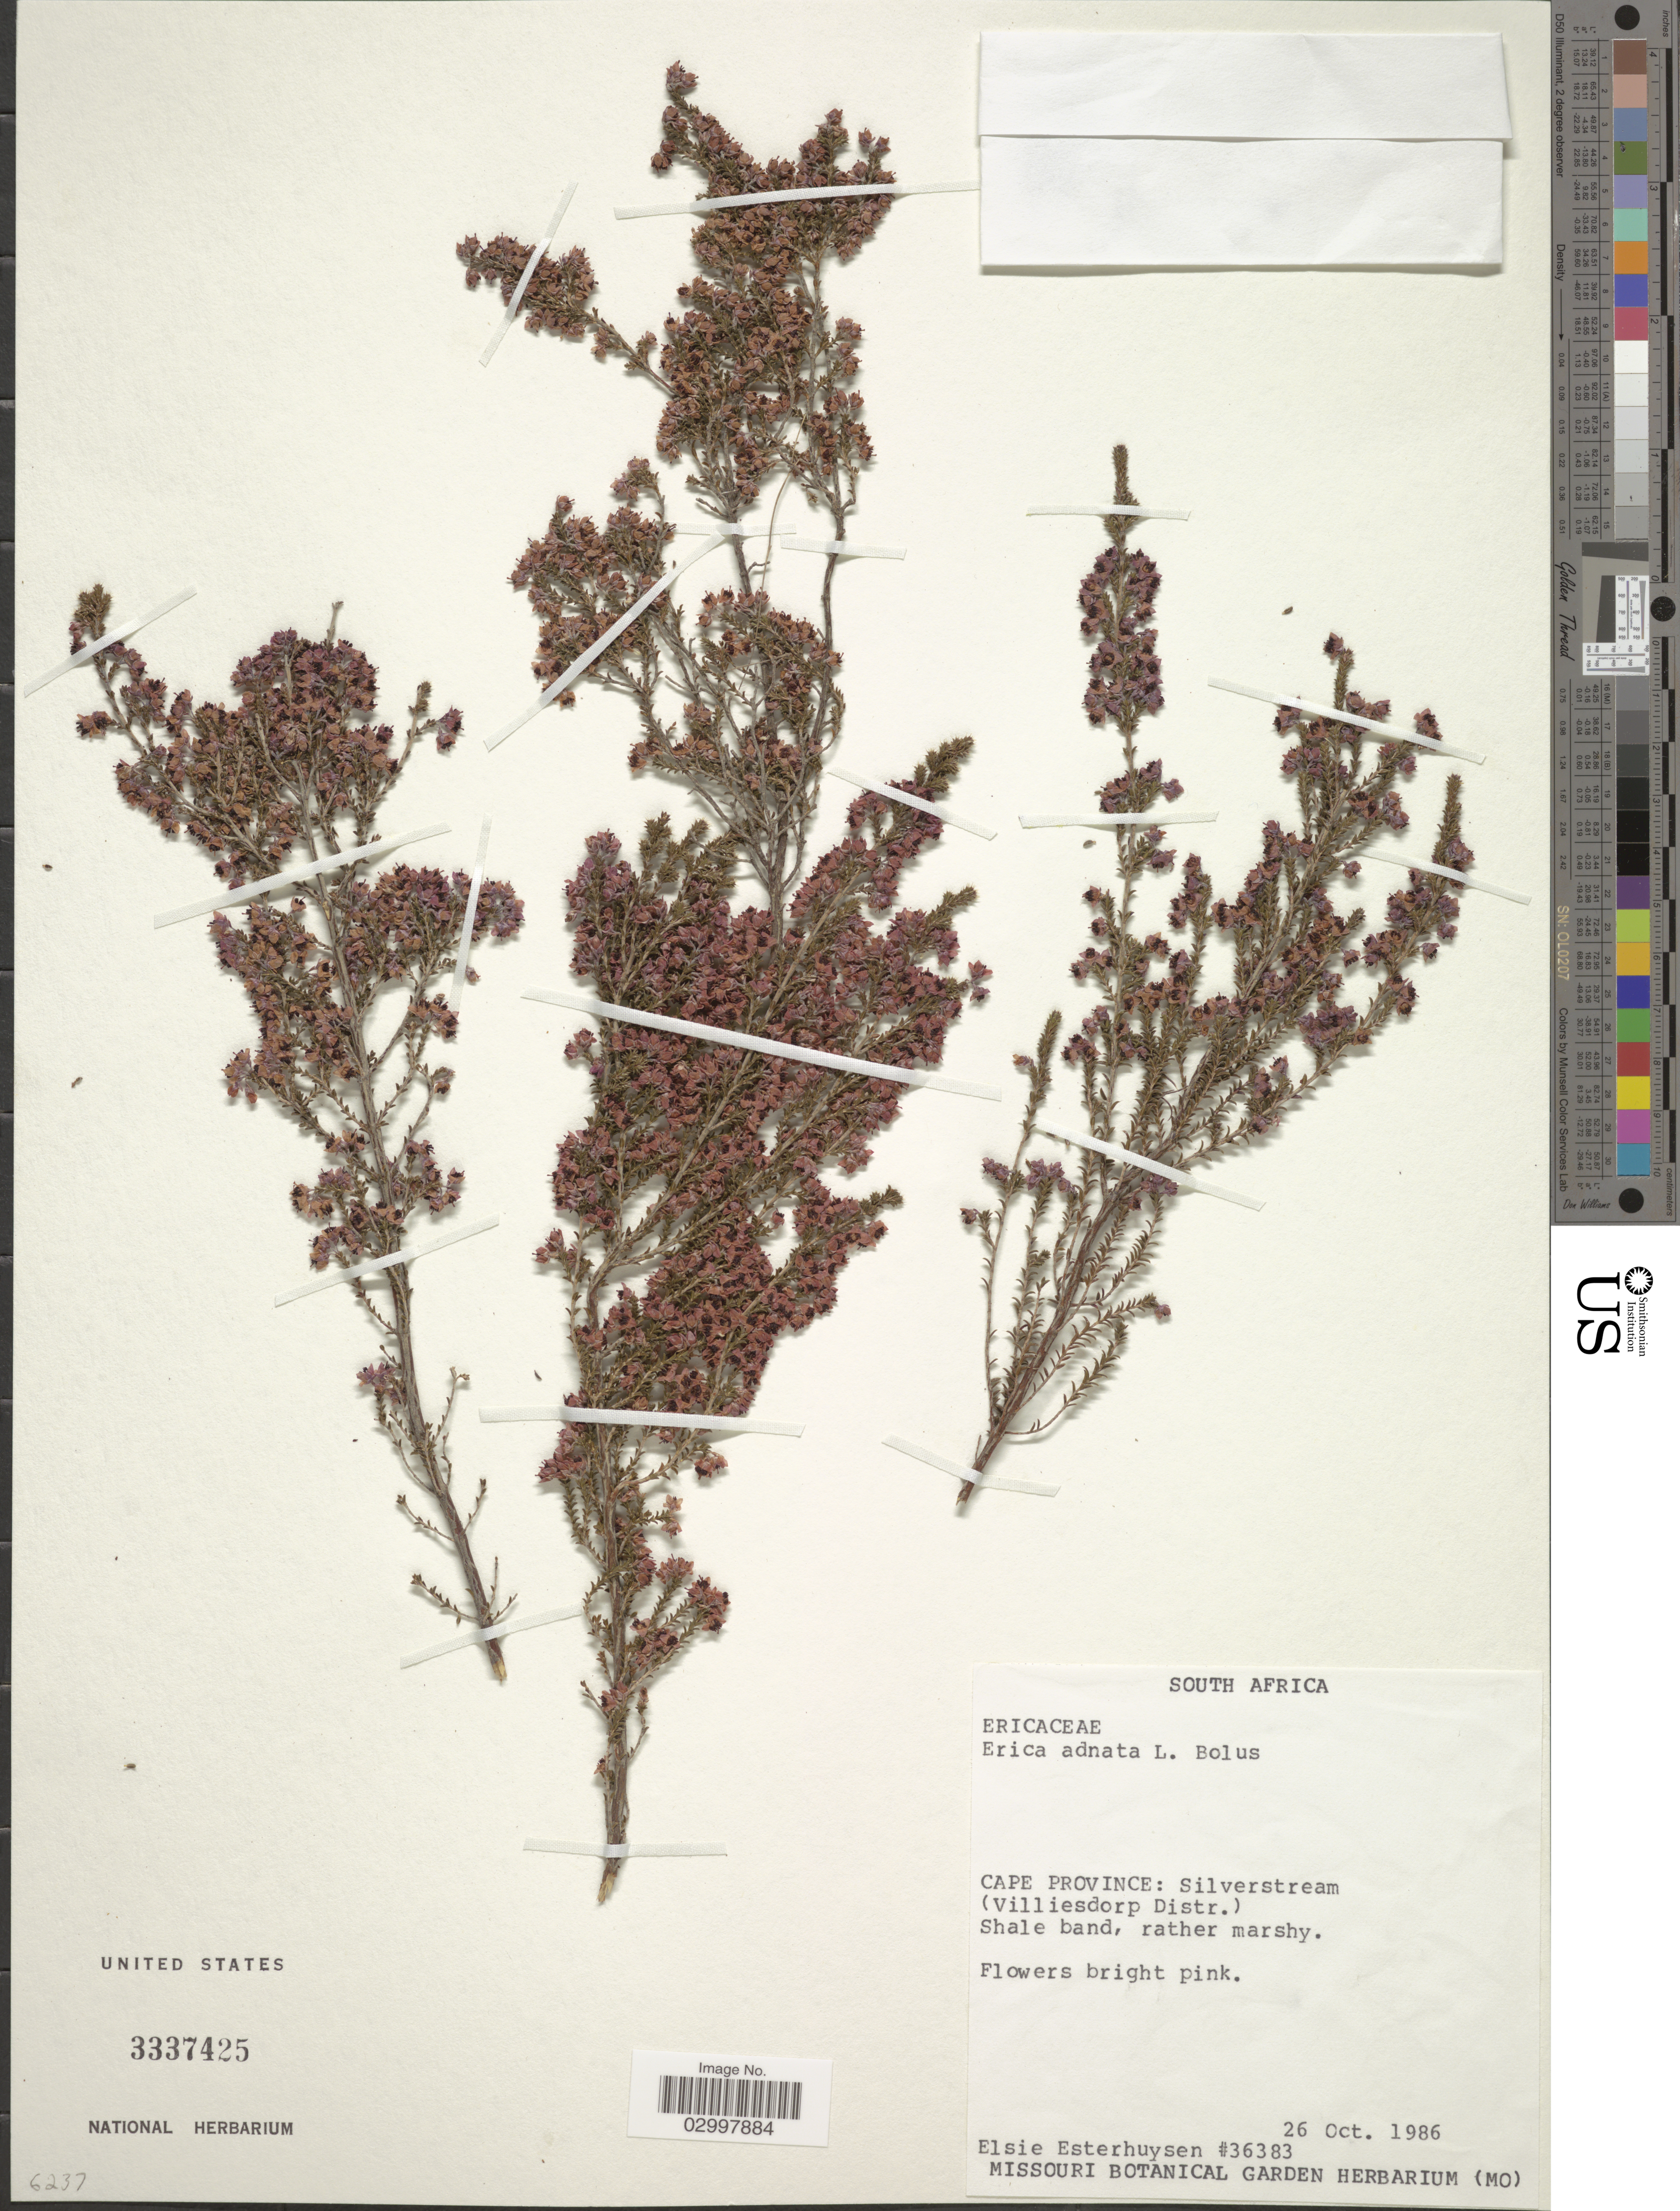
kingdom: Plantae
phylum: Tracheophyta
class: Magnoliopsida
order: Ericales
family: Ericaceae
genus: Erica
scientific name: Erica adnata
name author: L. Bolus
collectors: E. E. Esterhuysen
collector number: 36383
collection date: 1986-10-26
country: South Africa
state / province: Western Cape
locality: Silverstream (Villiesdorp Distr.).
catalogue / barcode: US 3337425